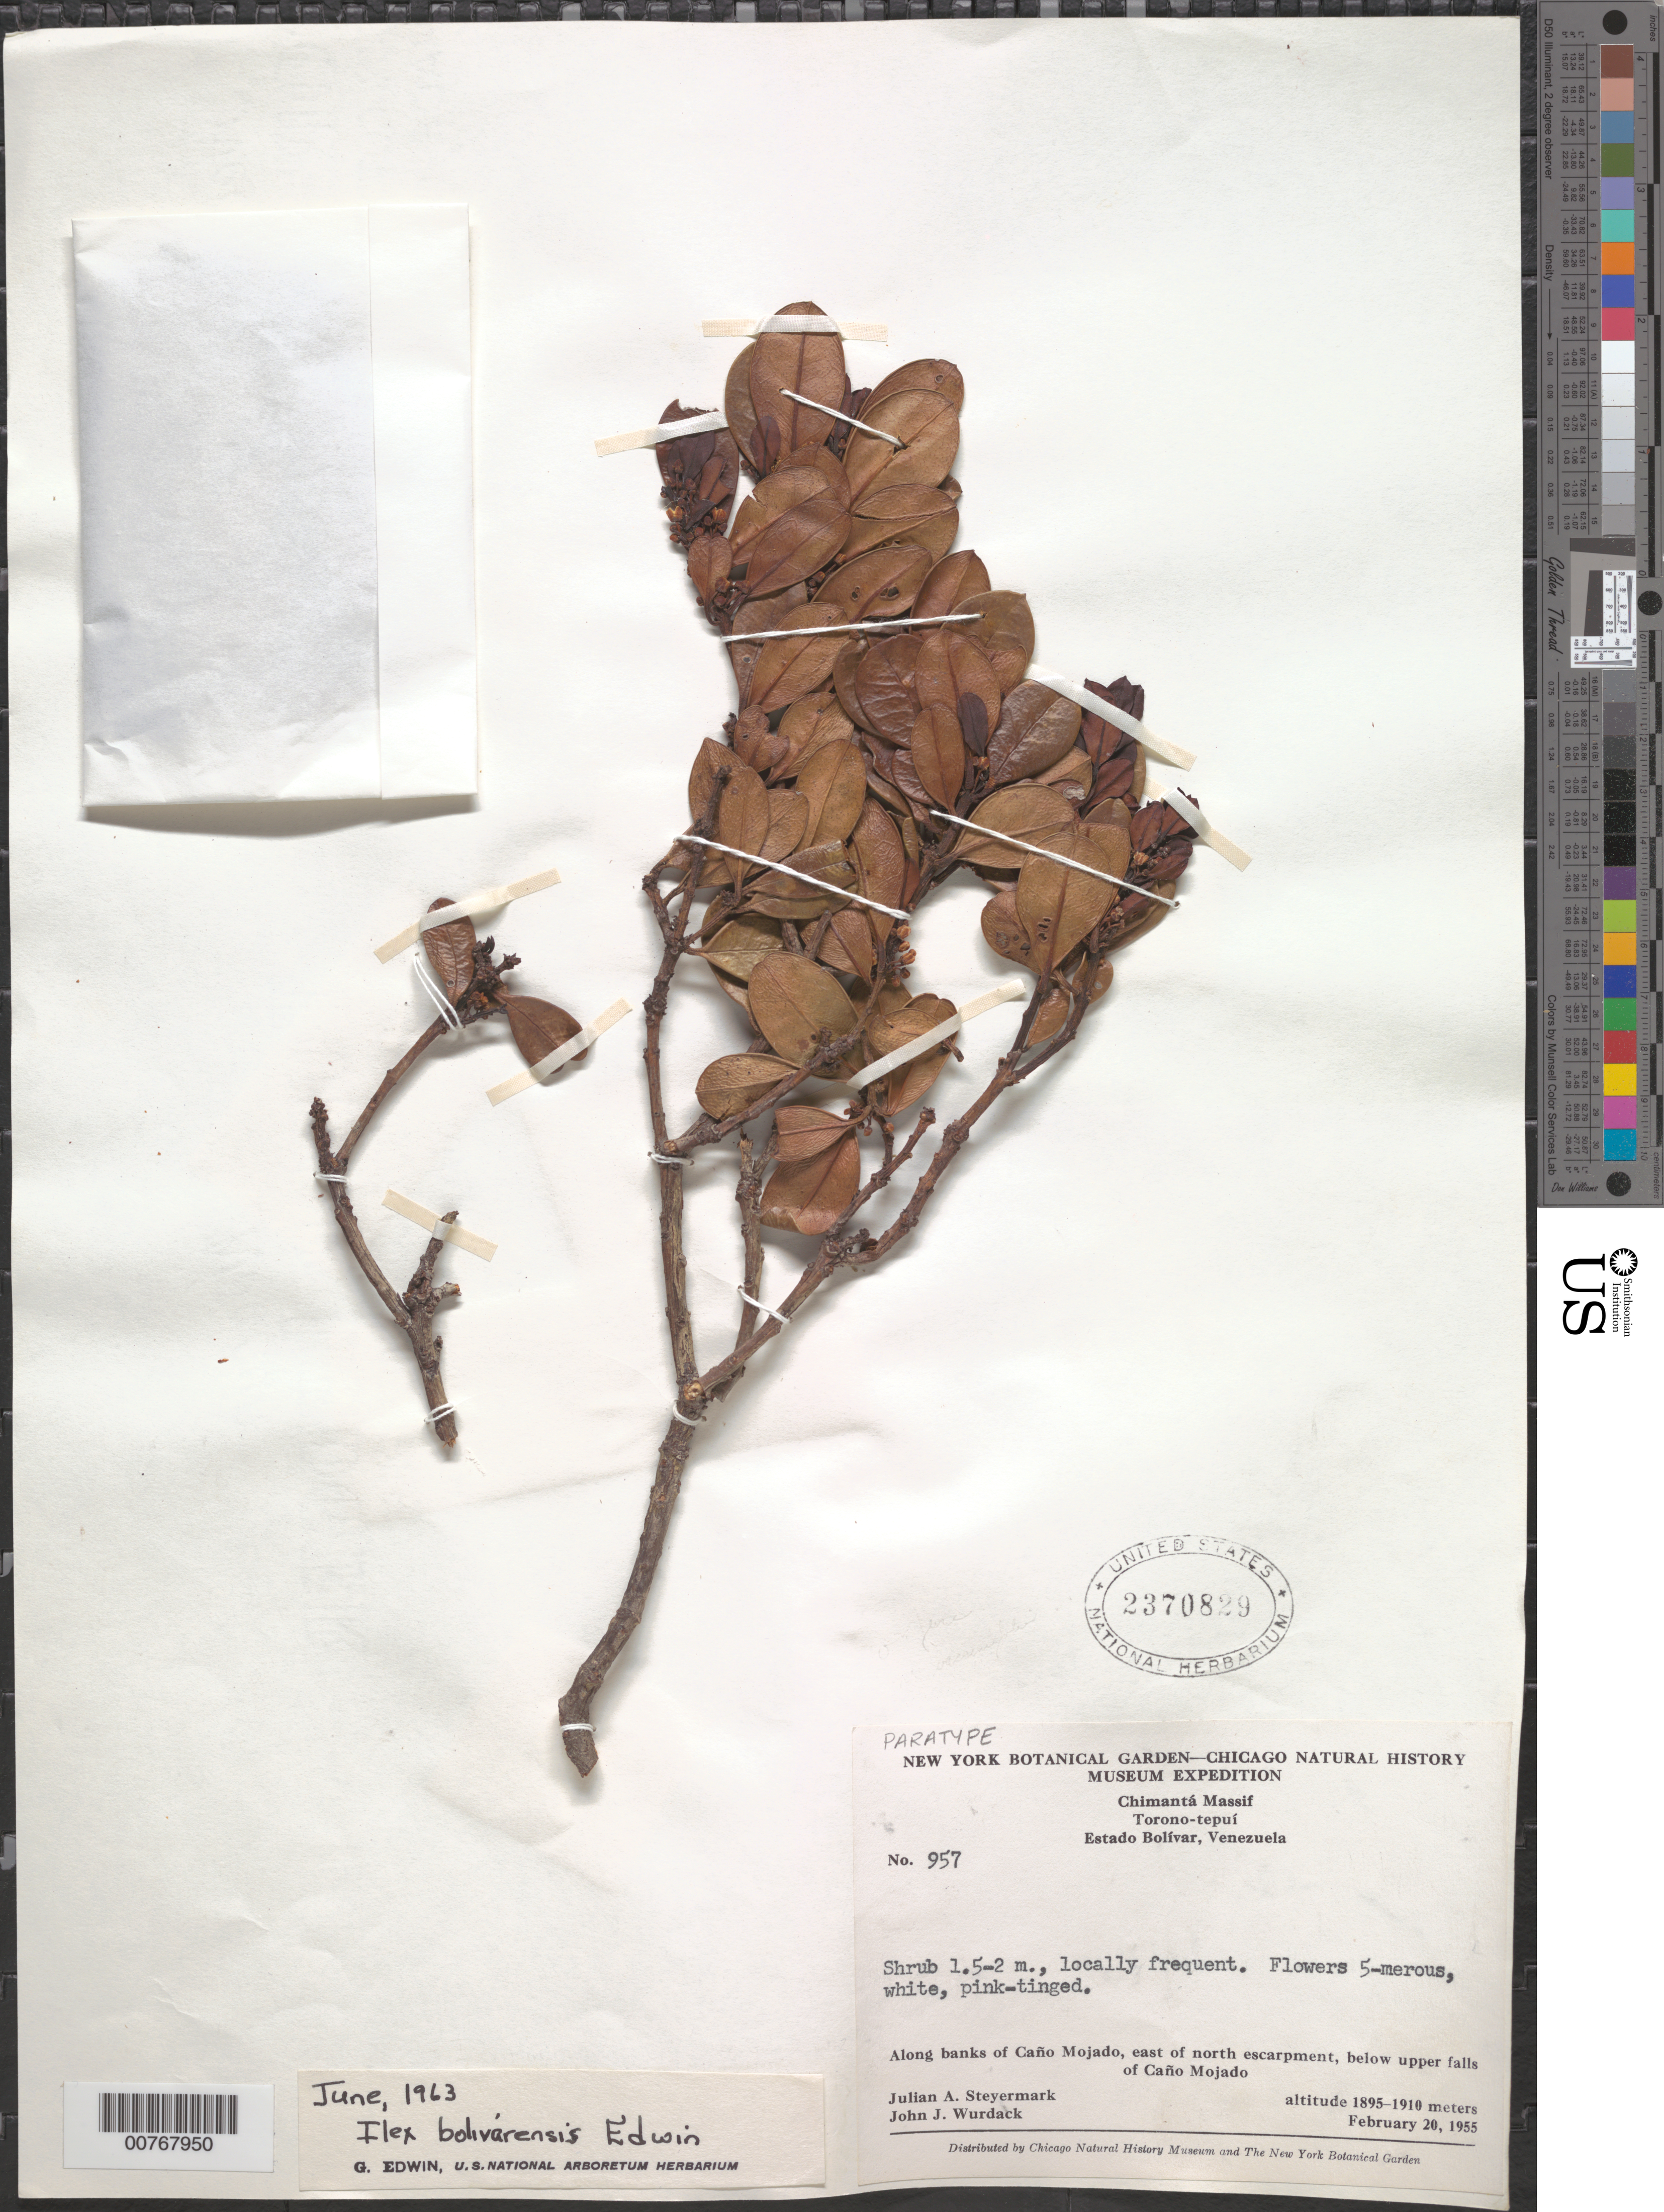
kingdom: Plantae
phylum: Tracheophyta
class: Magnoliopsida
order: Aquifoliales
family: Aquifoliaceae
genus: Ilex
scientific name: Ilex bolivarensis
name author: Edwin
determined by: Edwin, G.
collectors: J. Steyermark & J. J. Wurdack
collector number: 55 957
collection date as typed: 20-Feb-55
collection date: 1955-02-20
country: Venezuela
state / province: Bolívar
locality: Chimantá Massif, Torono-tepuí; along banks of Caño Mojado, east of north escarpment, below upper falls of Caño Mojado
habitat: Along banks of Caño Mojado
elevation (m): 1895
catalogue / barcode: US 2370829